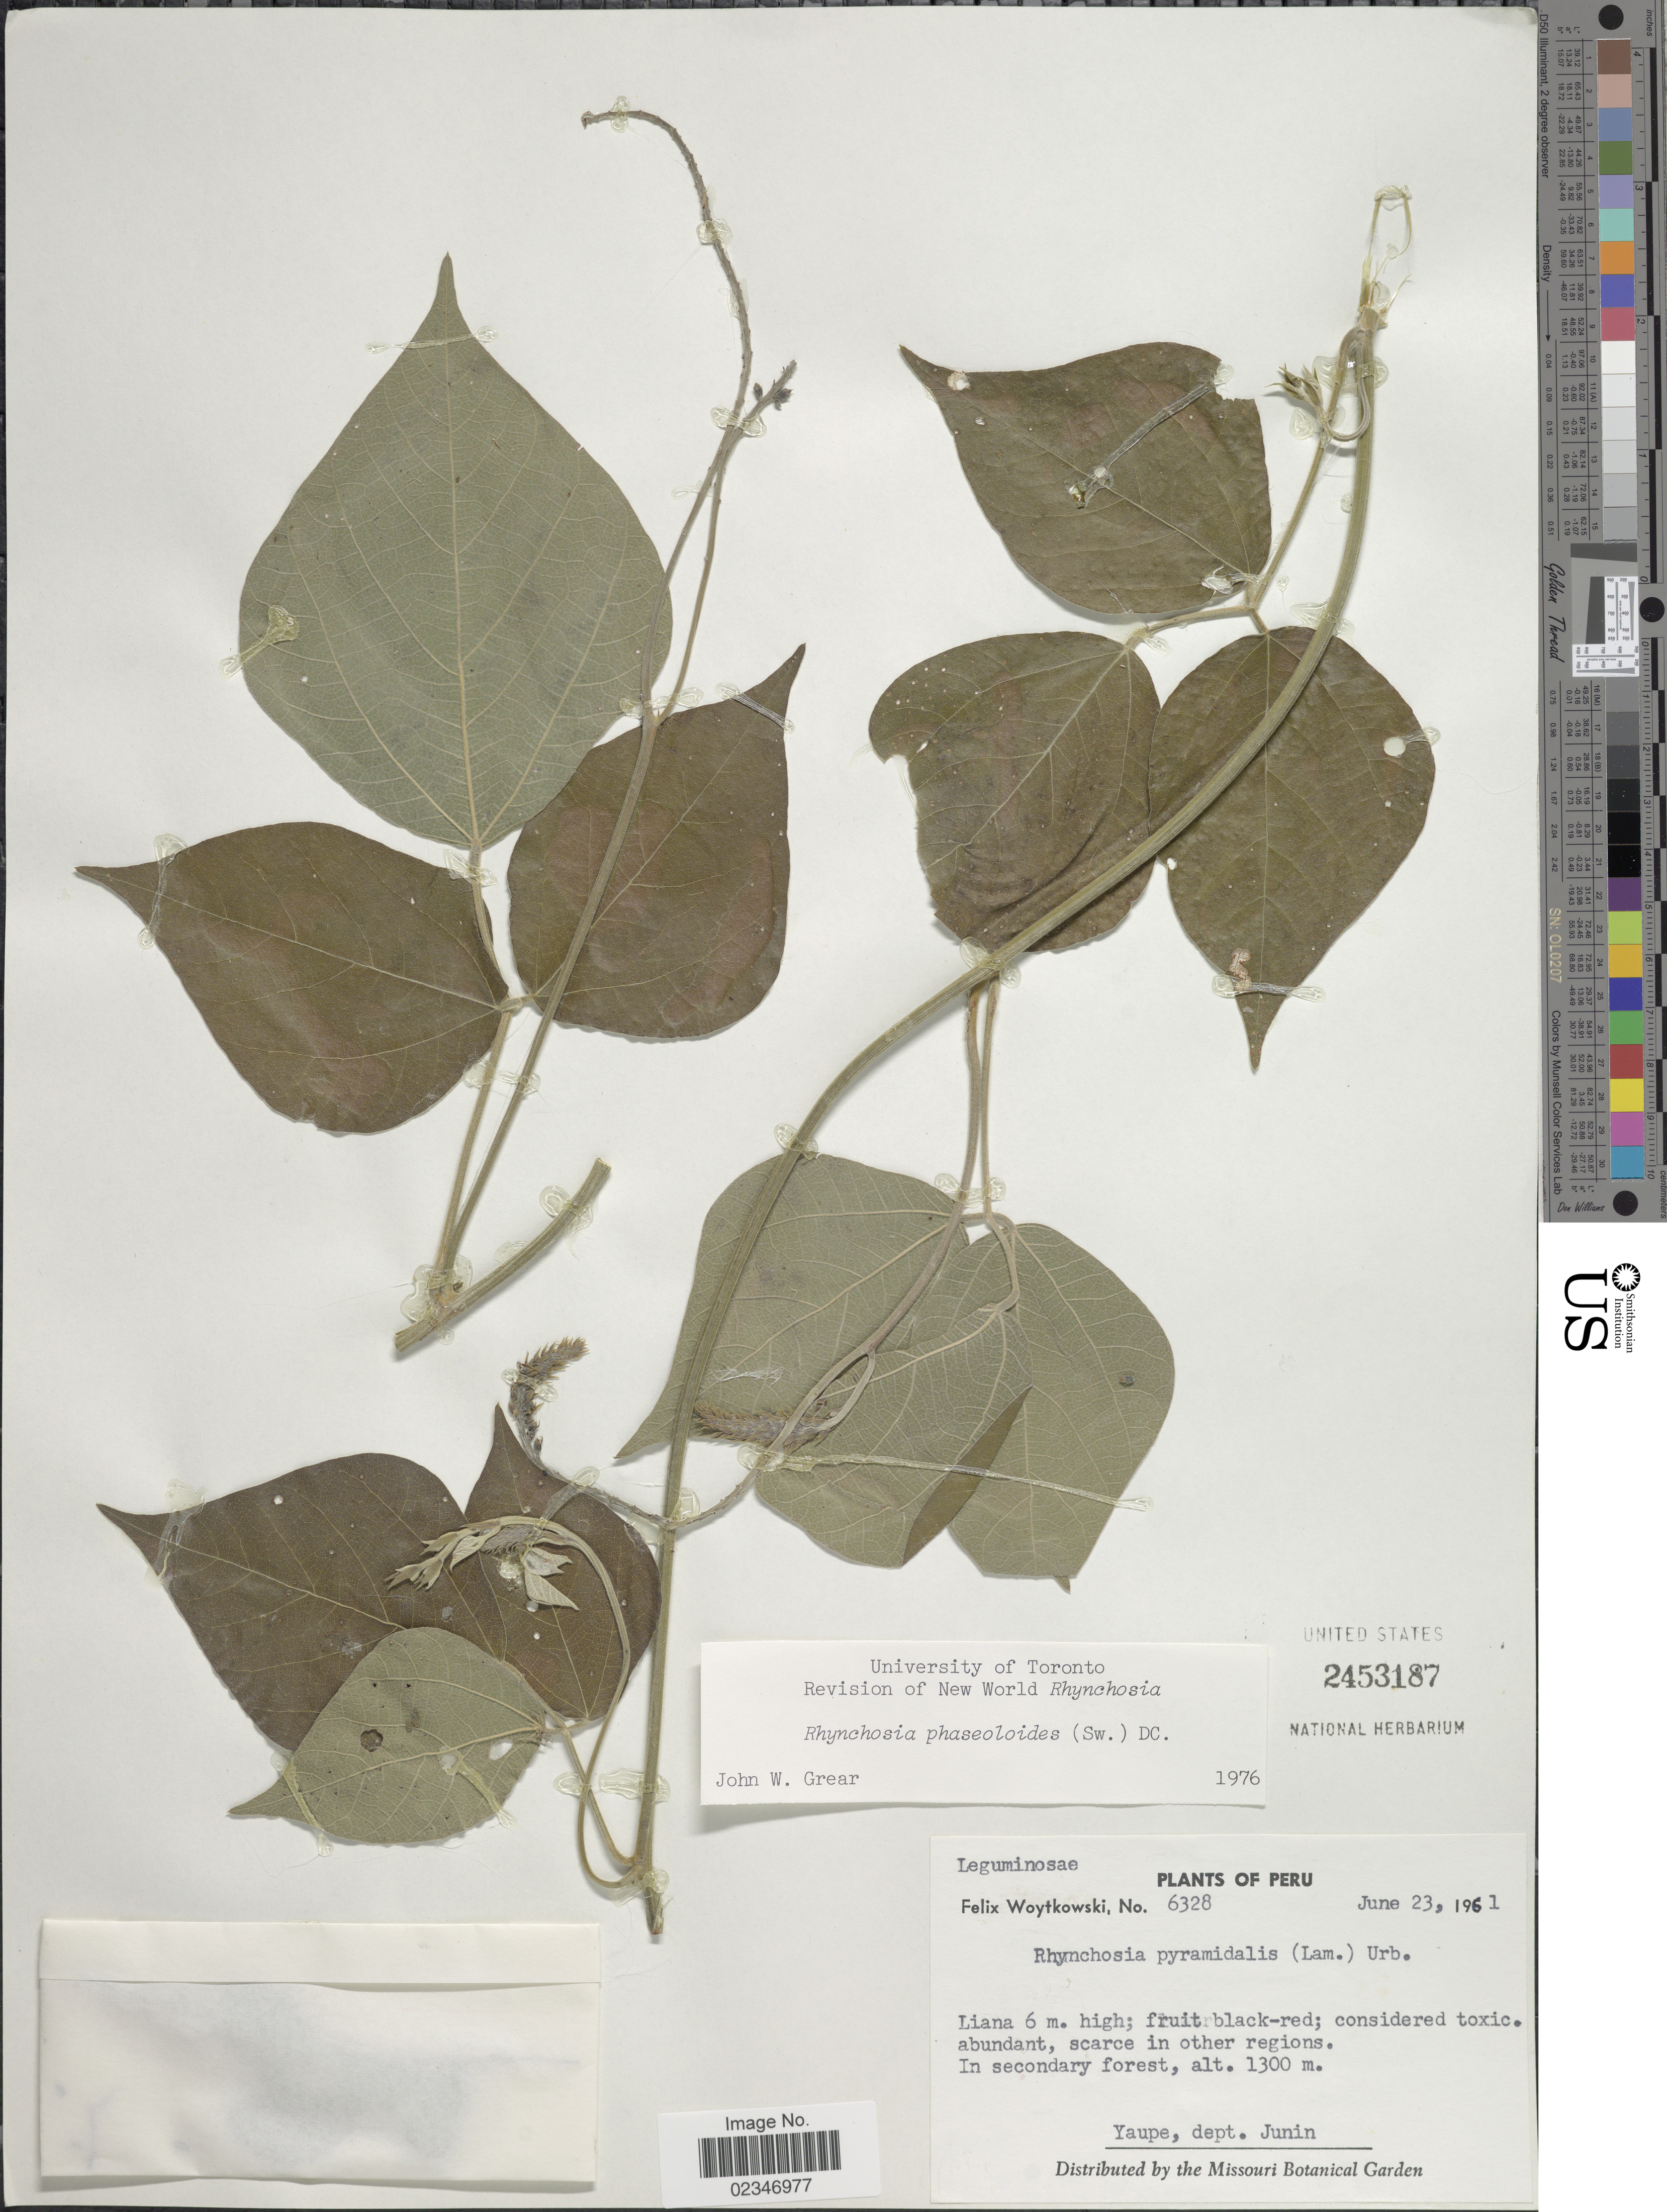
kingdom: Plantae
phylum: Tracheophyta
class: Magnoliopsida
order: Fabales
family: Fabaceae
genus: Rhynchosia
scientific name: Rhynchosia phaseoloides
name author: (Sw.) DC.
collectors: F. Woytkowski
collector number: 6328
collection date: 1961-06-23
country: Peru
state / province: Junín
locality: Yaupe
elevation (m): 1300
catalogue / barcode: US 2453187